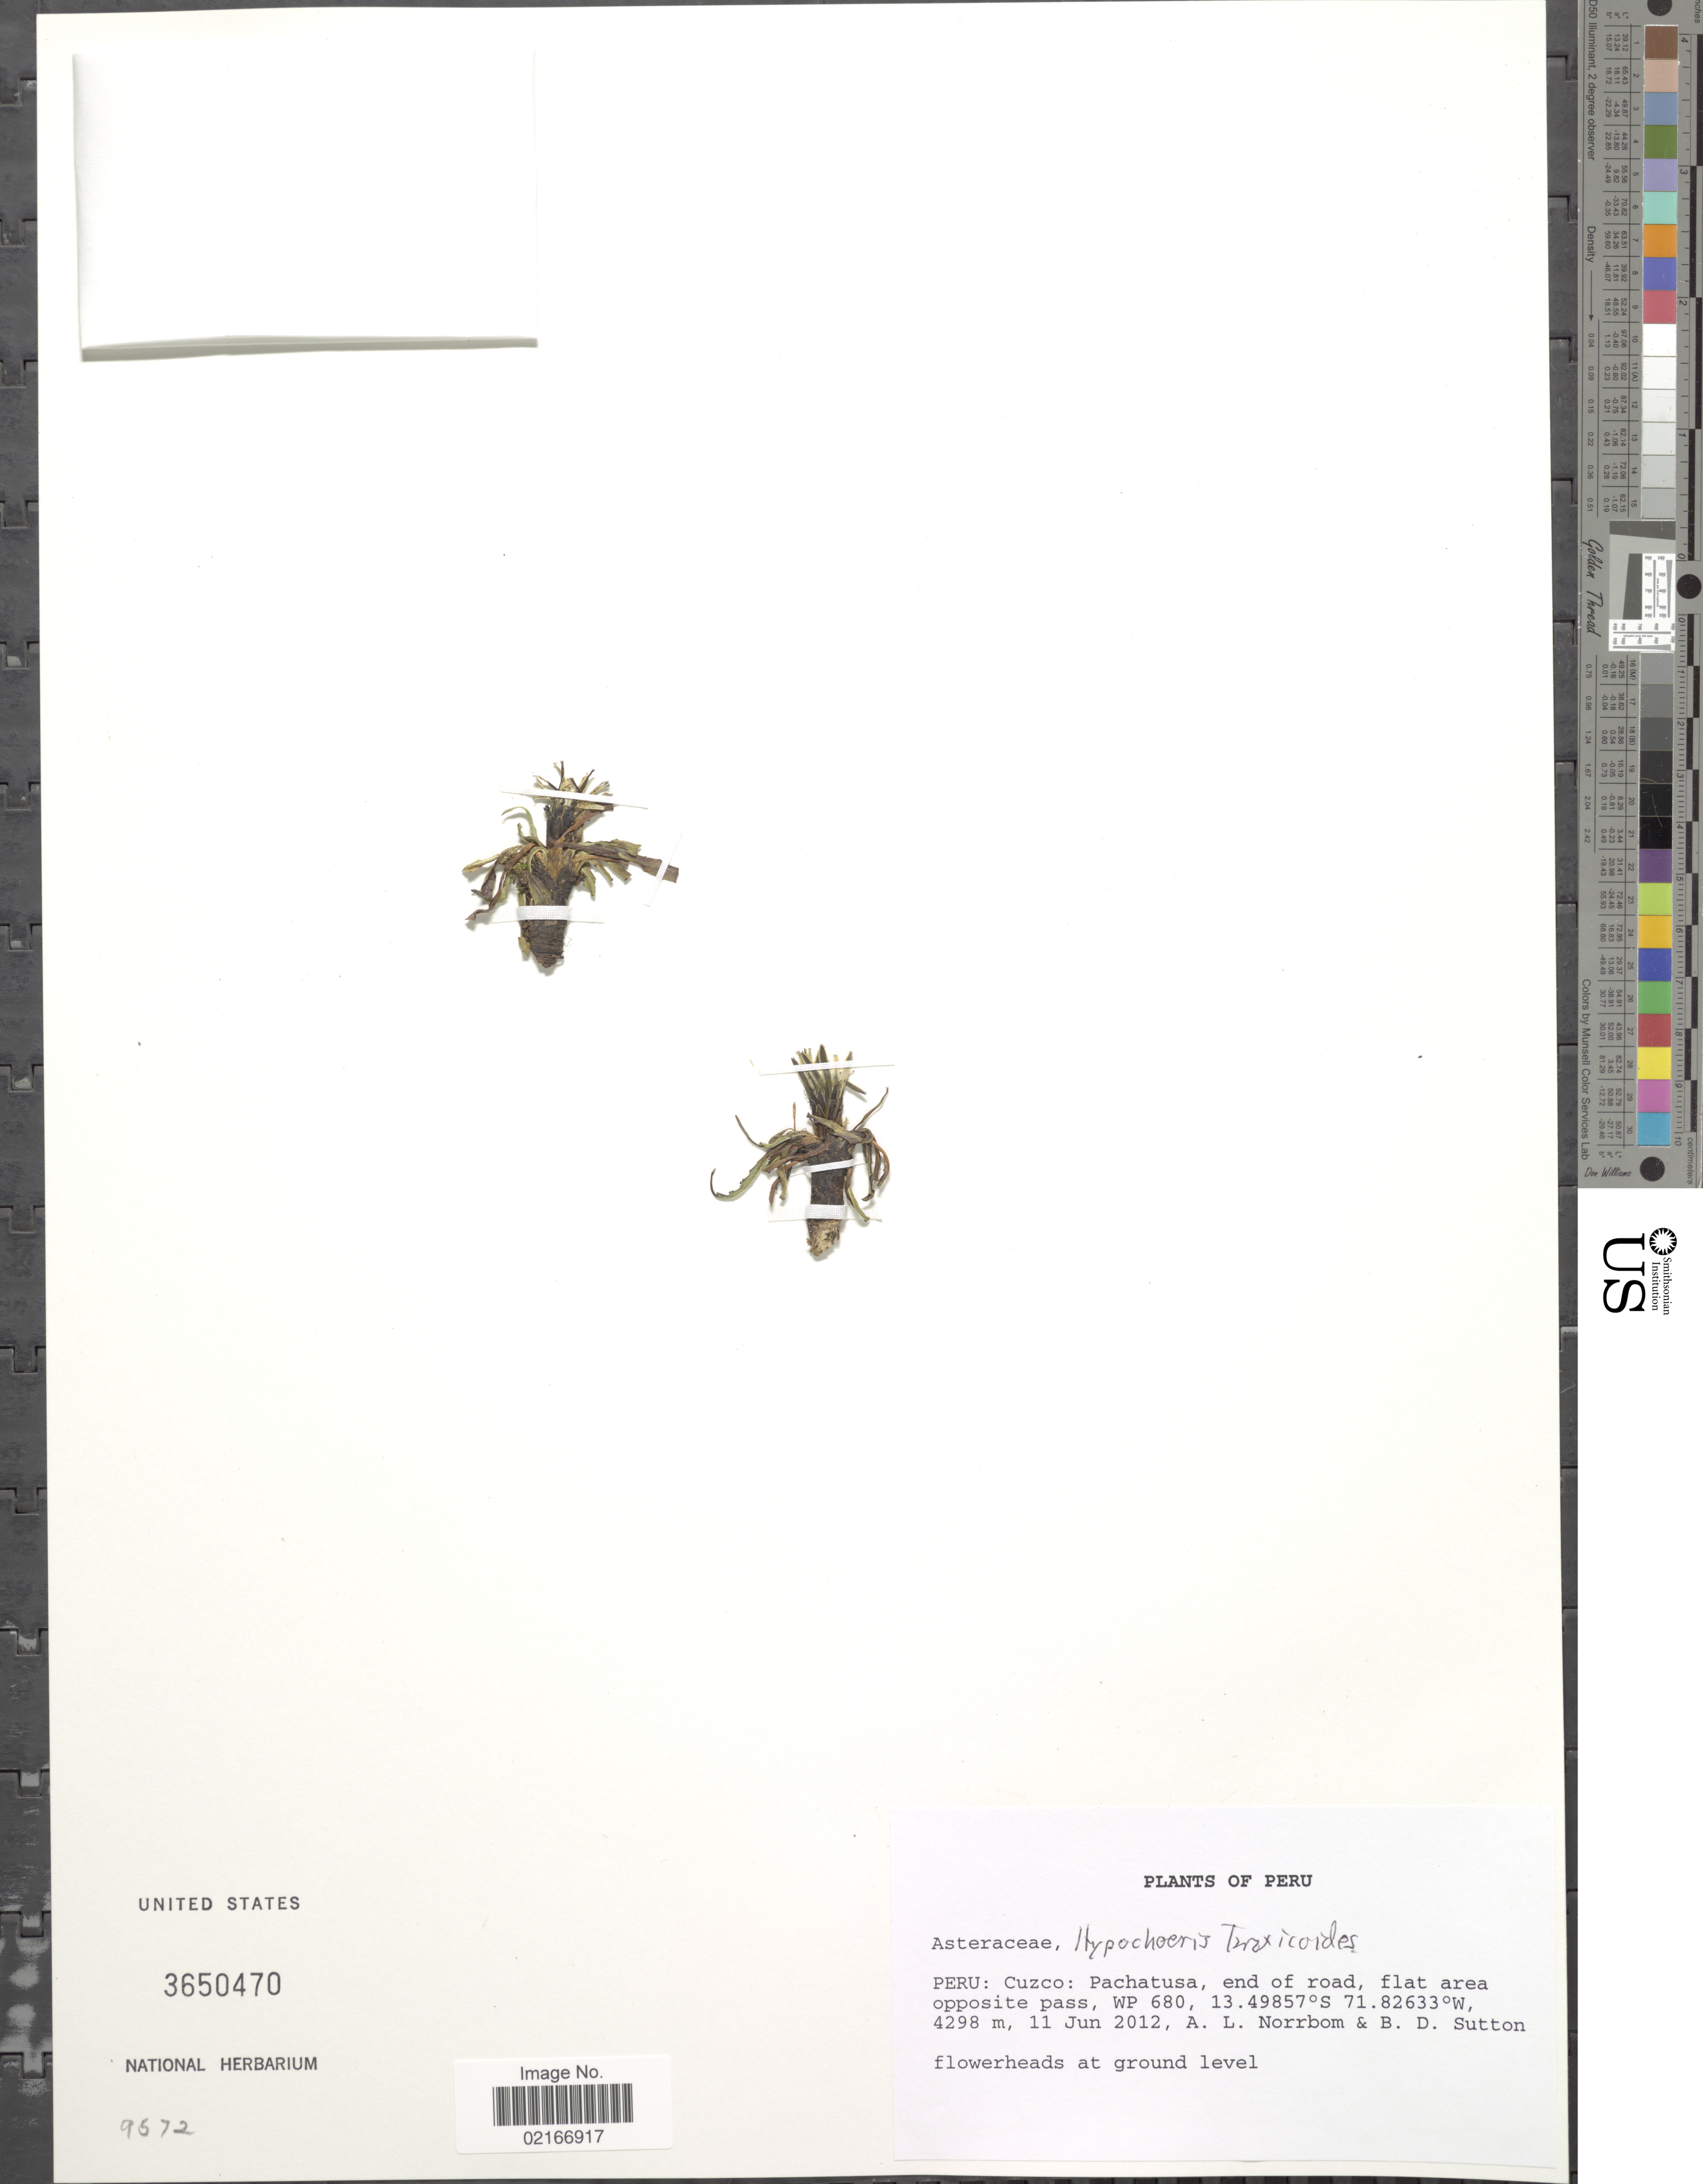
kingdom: Plantae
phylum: Tracheophyta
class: Magnoliopsida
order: Asterales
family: Asteraceae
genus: Hypochaeris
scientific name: Hypochaeris taraxacoides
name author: Ball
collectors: A. L. Norrbom & B. Sutton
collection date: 2012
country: Peru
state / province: Cusco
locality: Pachatusa, end of road, WP 680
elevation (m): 4298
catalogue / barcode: US 3650470